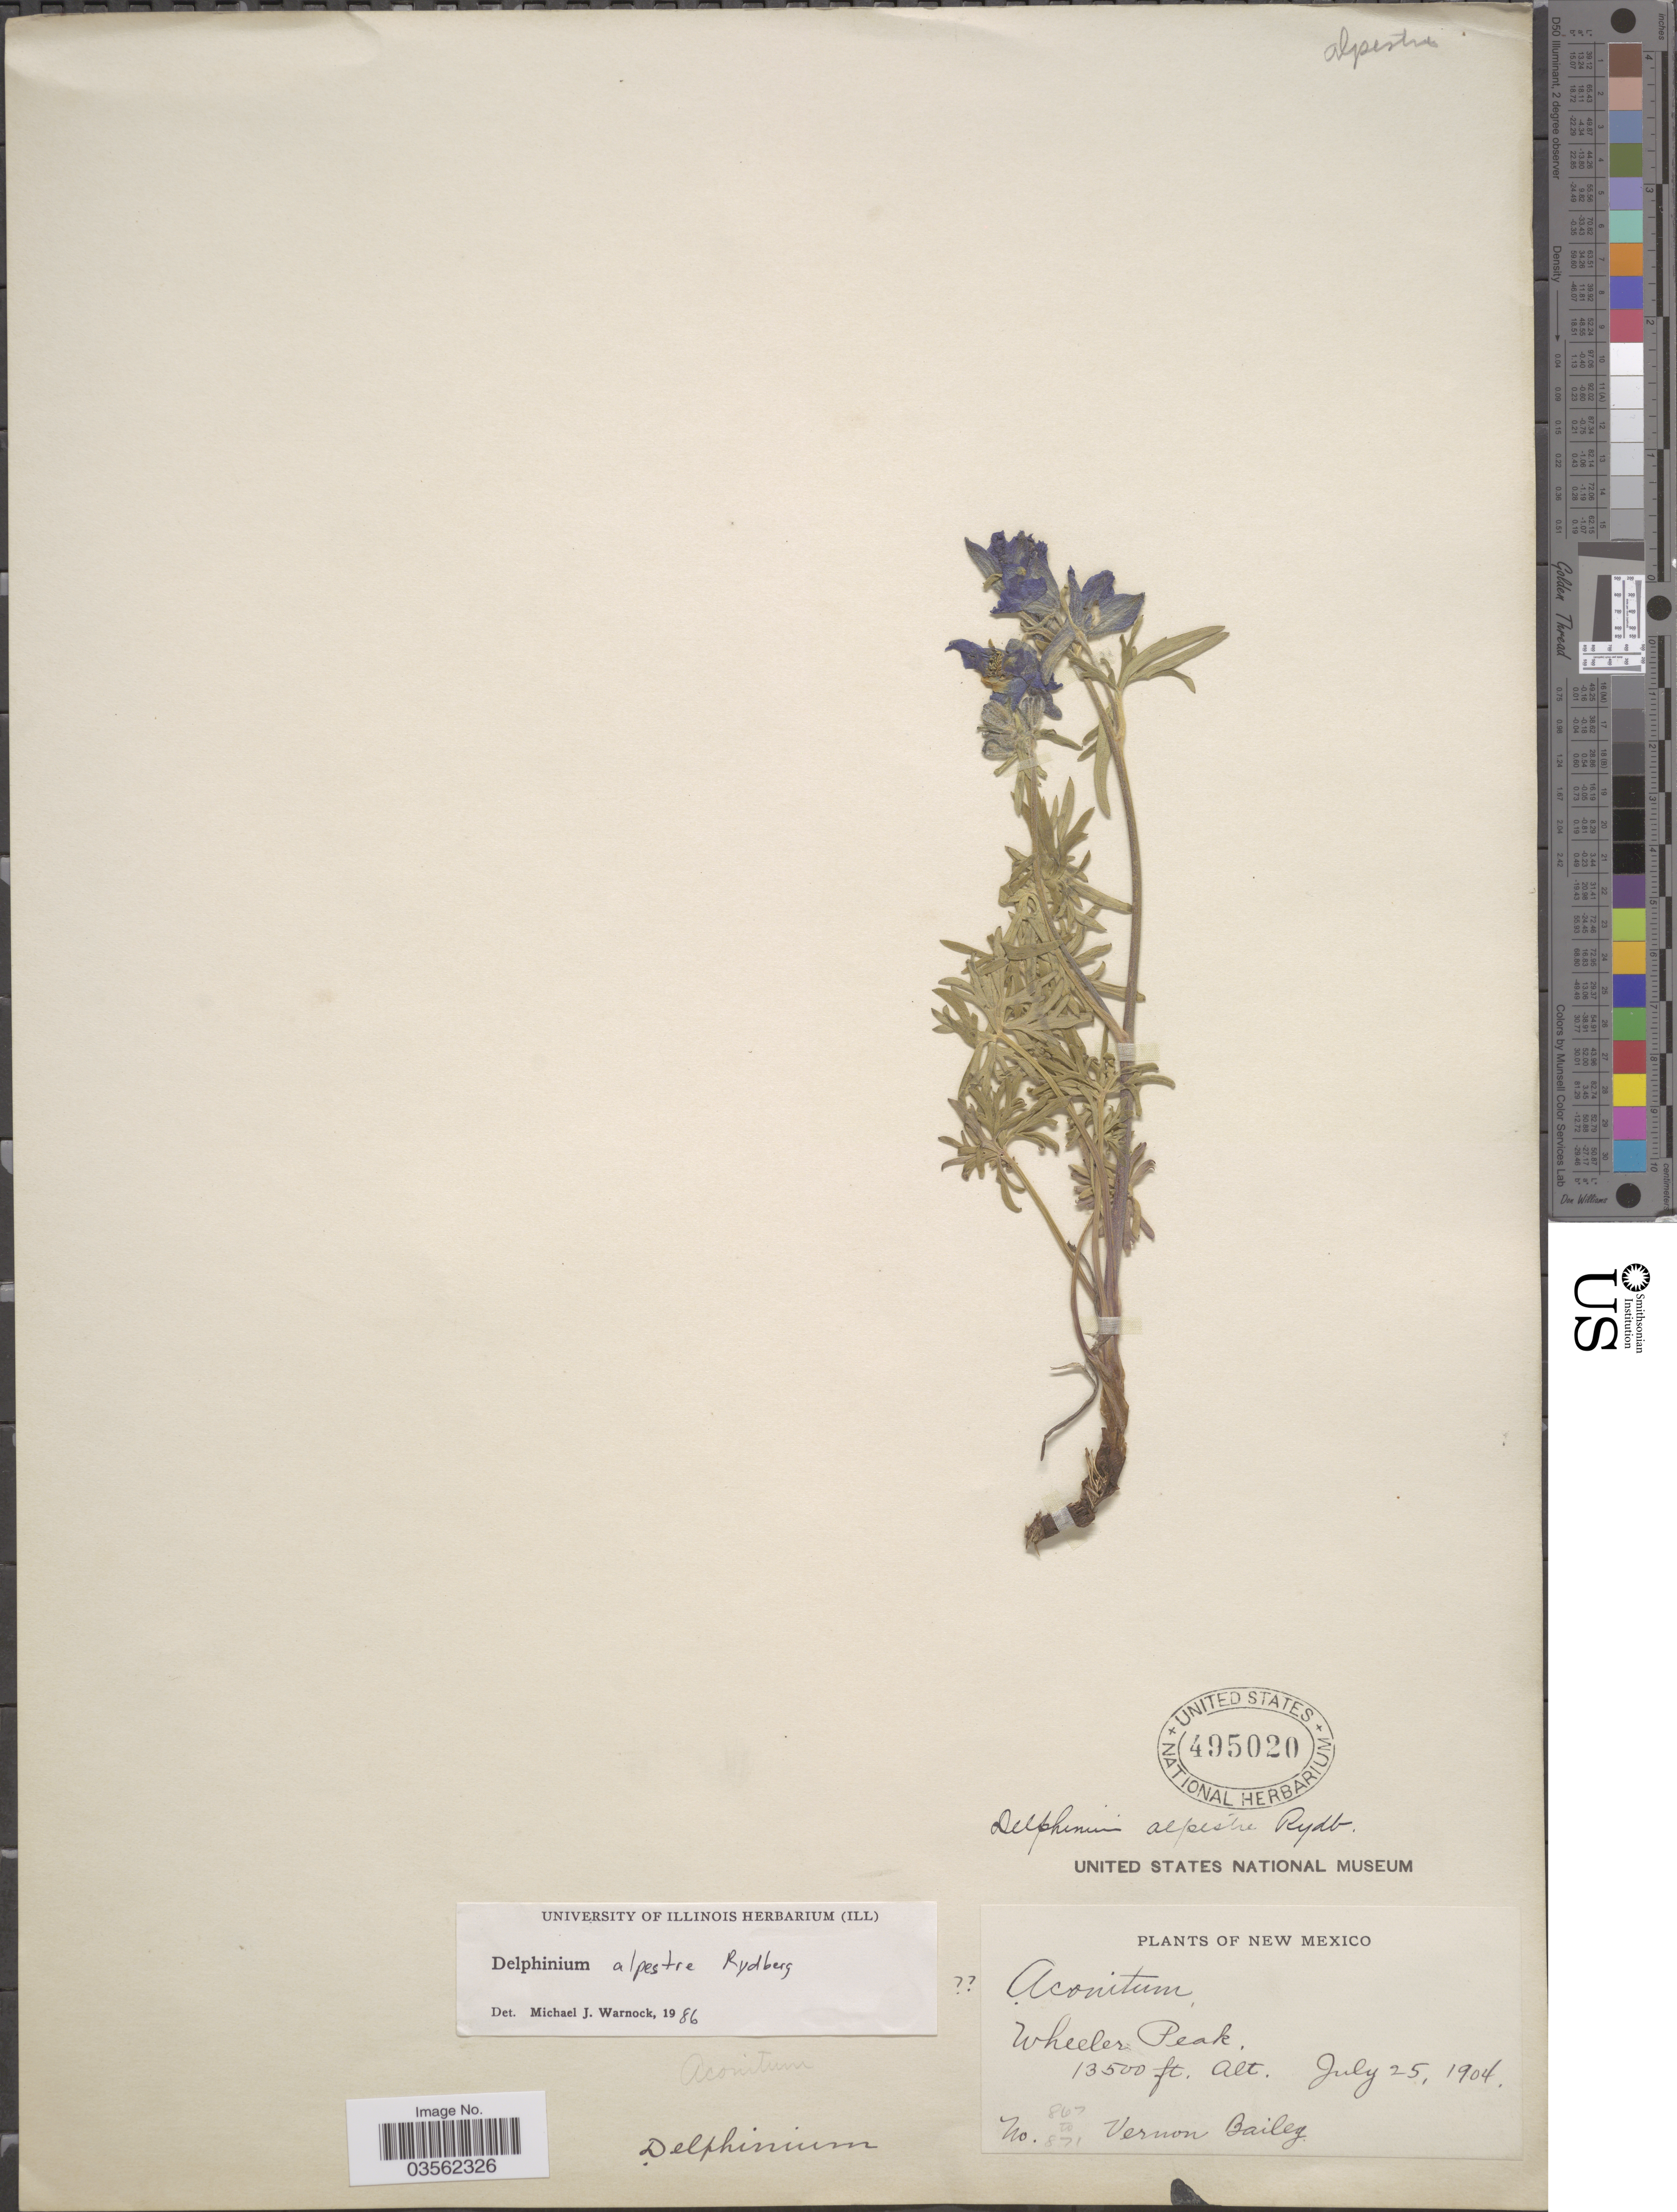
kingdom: Plantae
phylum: Tracheophyta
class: Magnoliopsida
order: Ranunculales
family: Ranunculaceae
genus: Delphinium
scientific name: Delphinium alpestre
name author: Rydb.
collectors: V. O. Bailey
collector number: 867/871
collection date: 1904-07-25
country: United States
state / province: New Mexico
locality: Wheeler Peak.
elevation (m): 4115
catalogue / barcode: US 495020